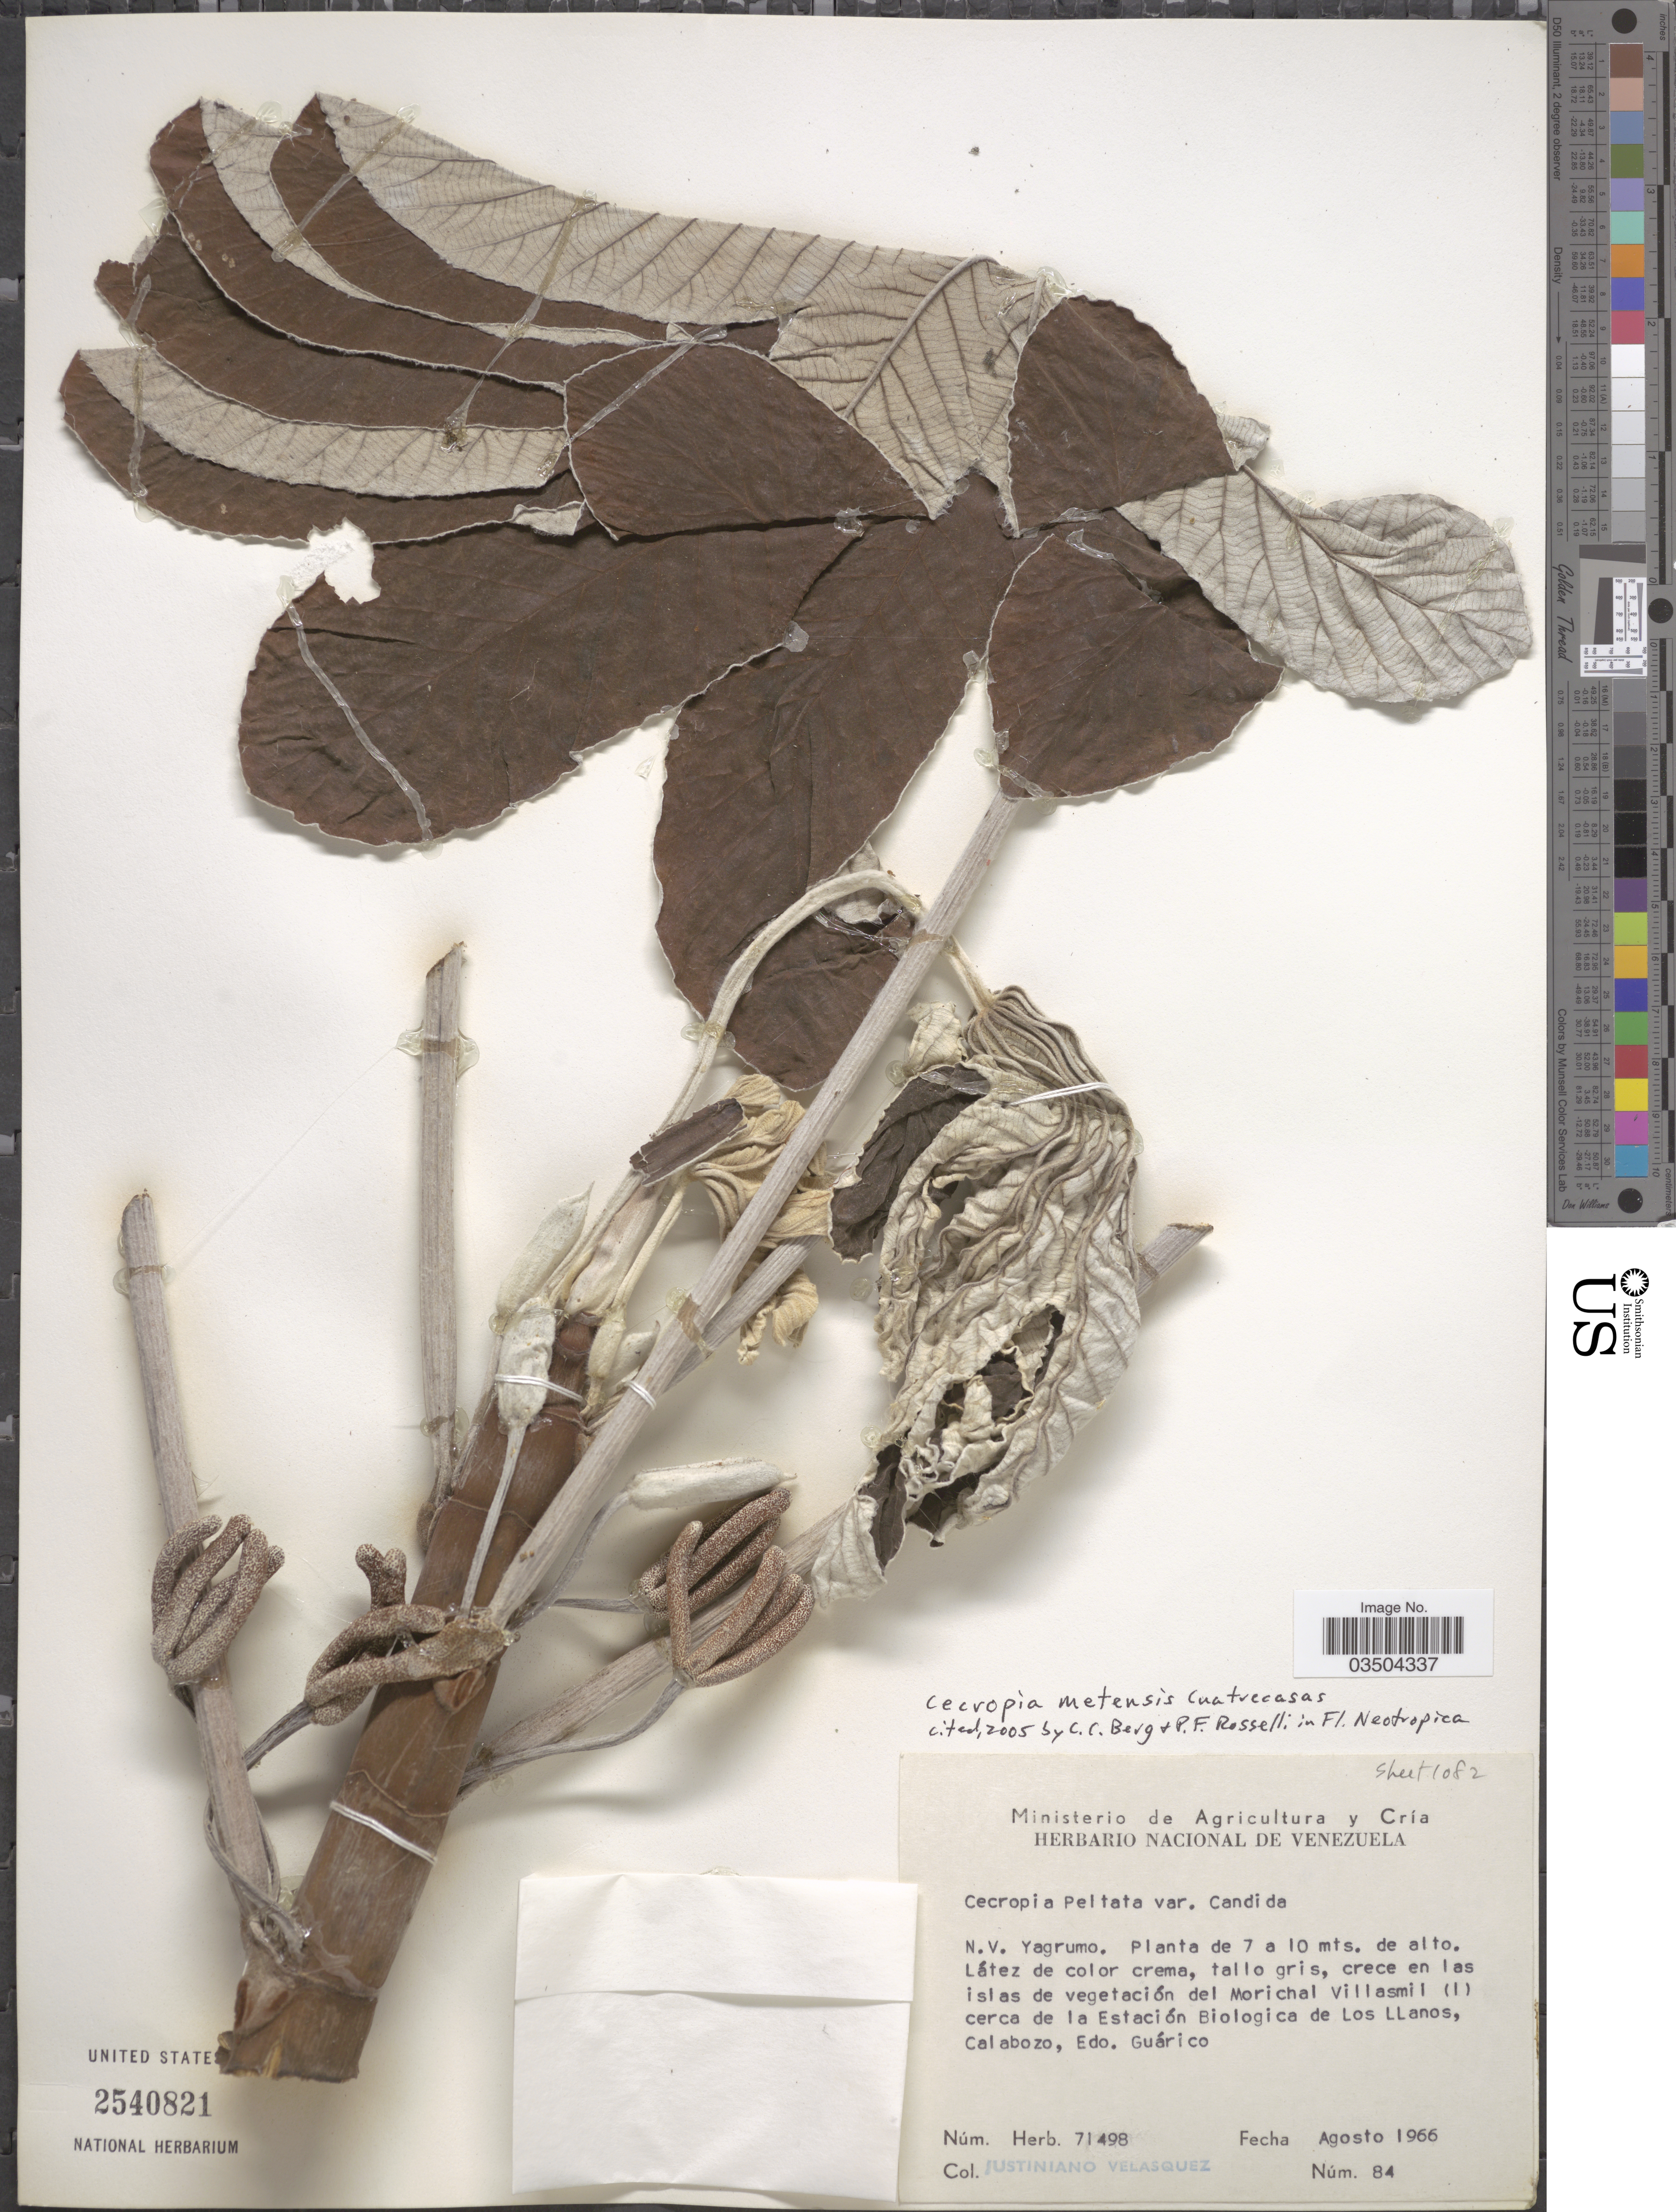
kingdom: Plantae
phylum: Tracheophyta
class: Magnoliopsida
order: Rosales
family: Urticaceae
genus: Cecropia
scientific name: Cecropia metensis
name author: Cuatrec.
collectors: J. Velasquez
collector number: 84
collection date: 1966-08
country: Venezuela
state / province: Guarico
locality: Crece en las islas de vegetación del Morichal Villasmil (1) cerca de la Estación Biologica de Los Llanosm Calabozo, Edo. Guárico.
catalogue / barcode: US 2540821